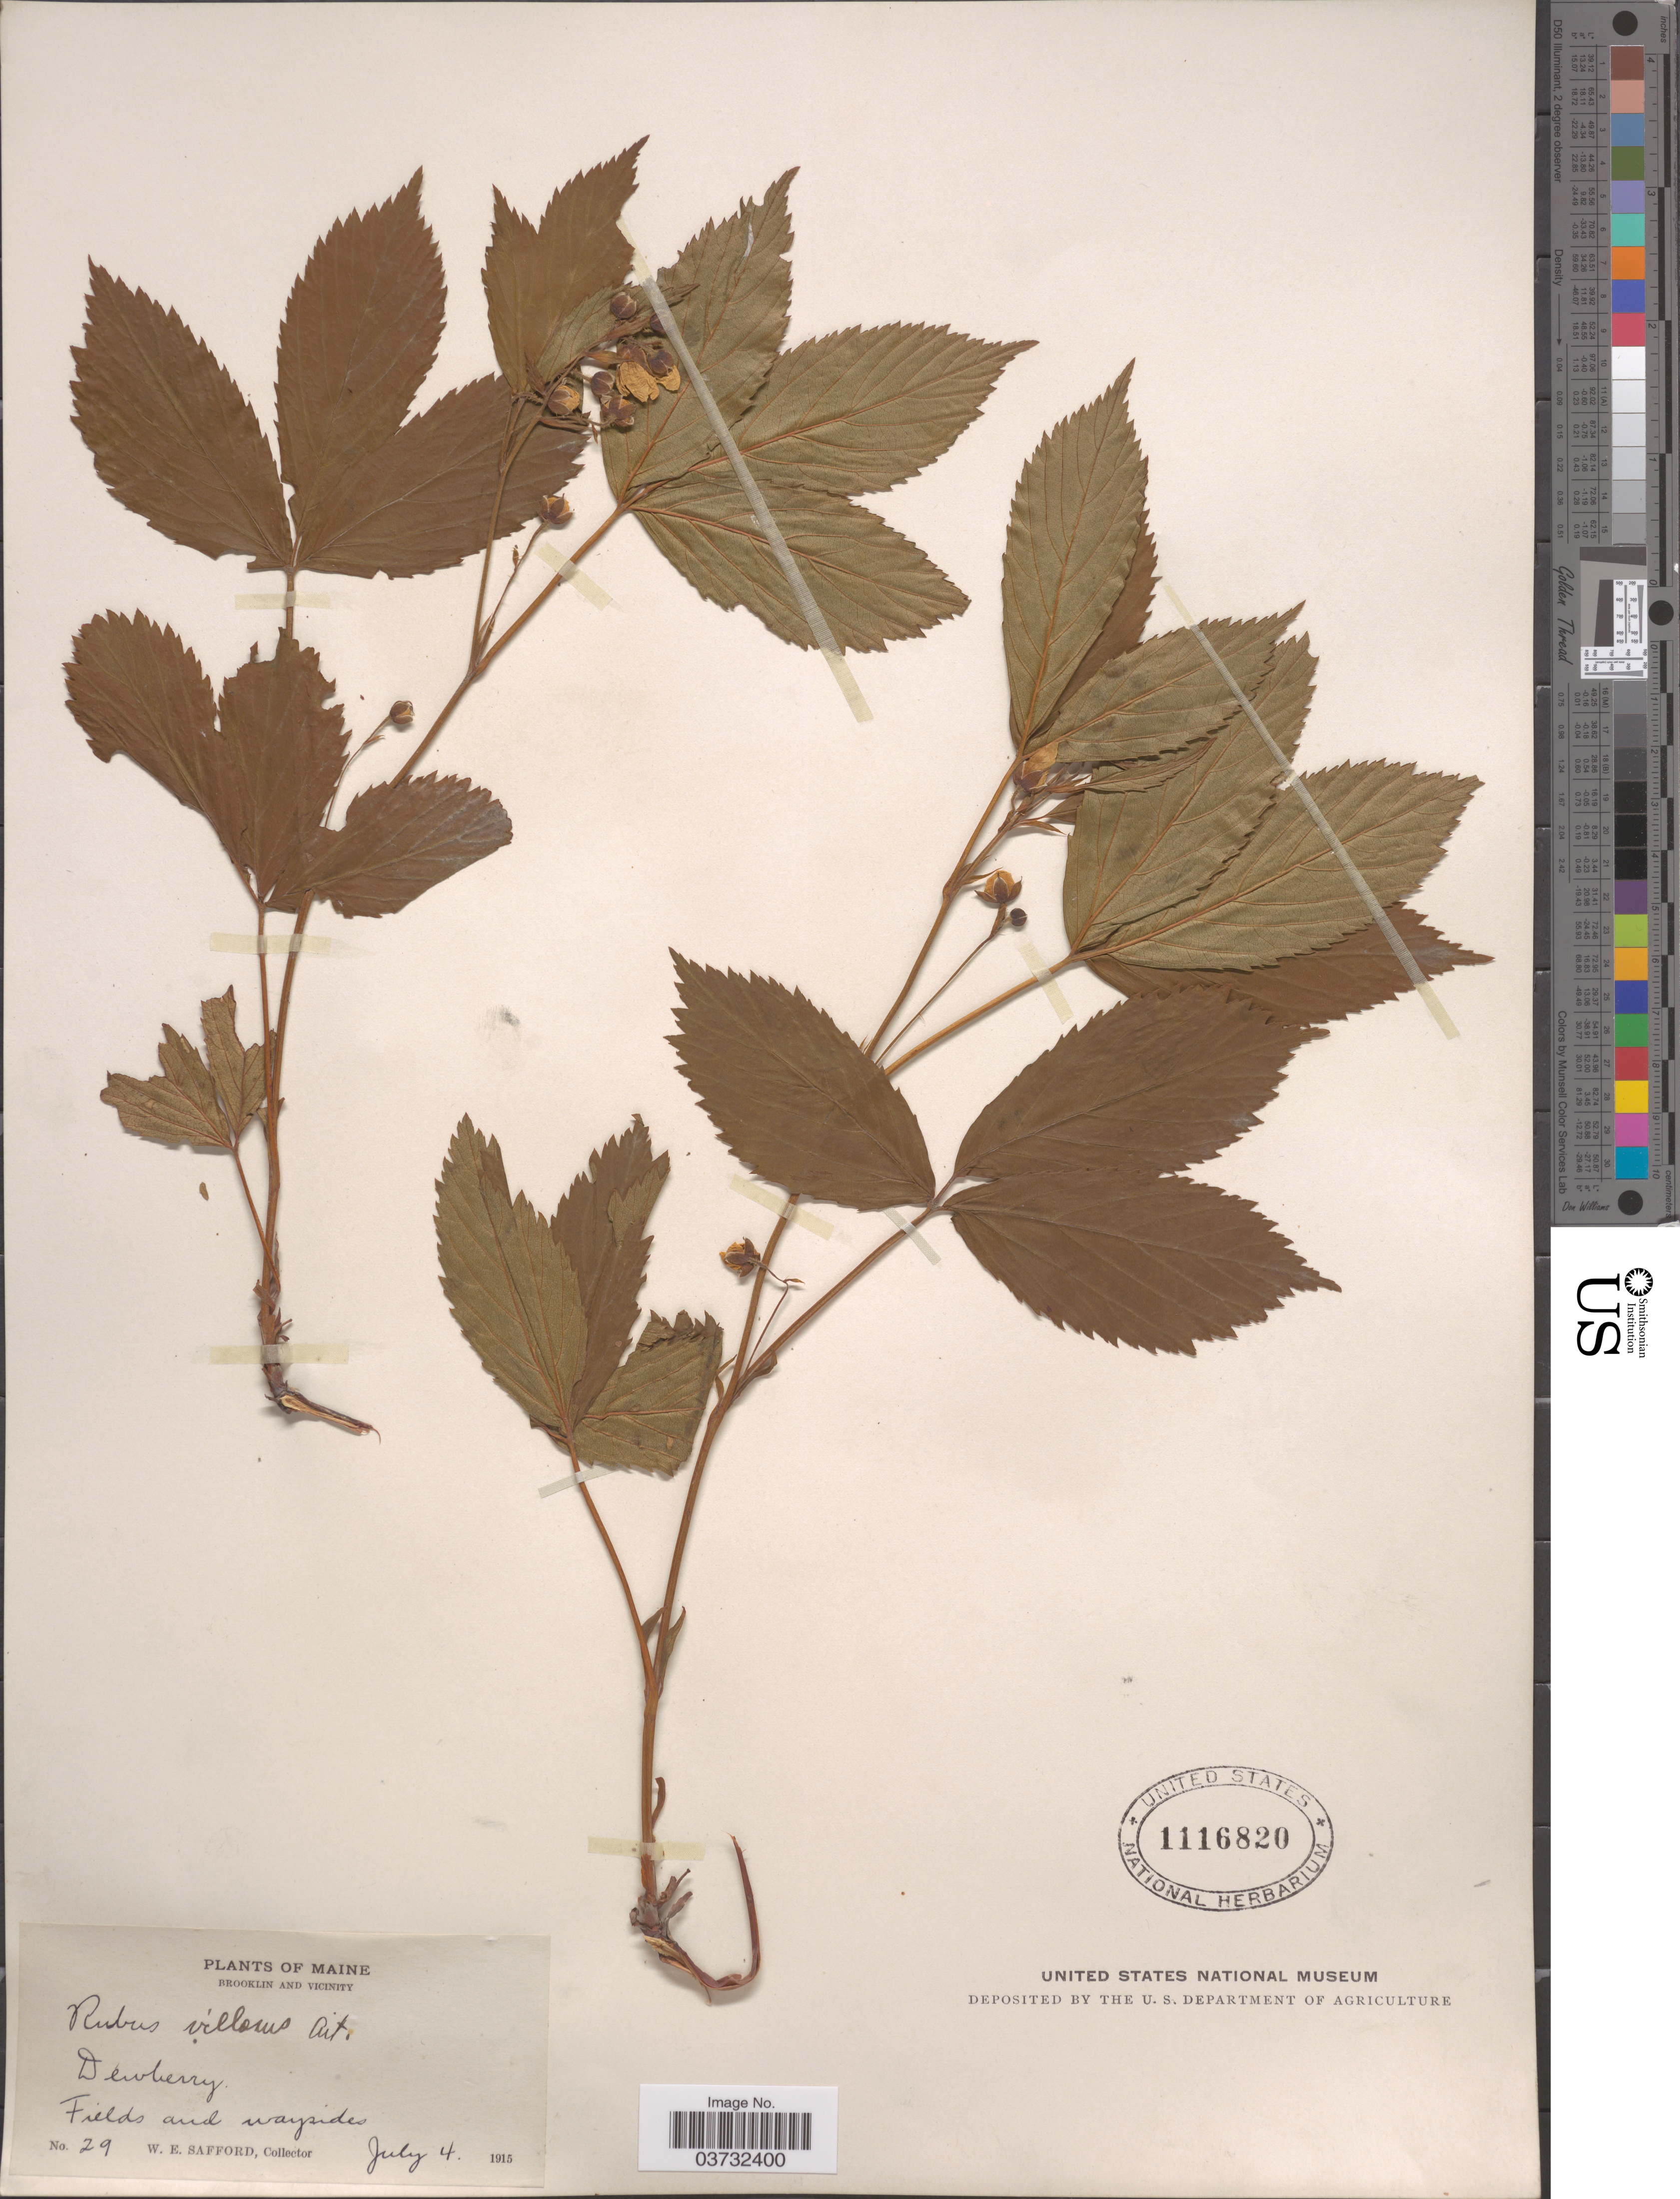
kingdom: Plantae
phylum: Tracheophyta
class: Magnoliopsida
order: Rosales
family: Rosaceae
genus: Rubus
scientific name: Rubus villosus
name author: Thunb.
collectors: W. E. Safford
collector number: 29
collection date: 1915-07-04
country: United States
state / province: Maine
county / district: Hancock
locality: Brooklin and Vicinity. Dewberry. Fields and waysides.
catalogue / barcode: US 1116820